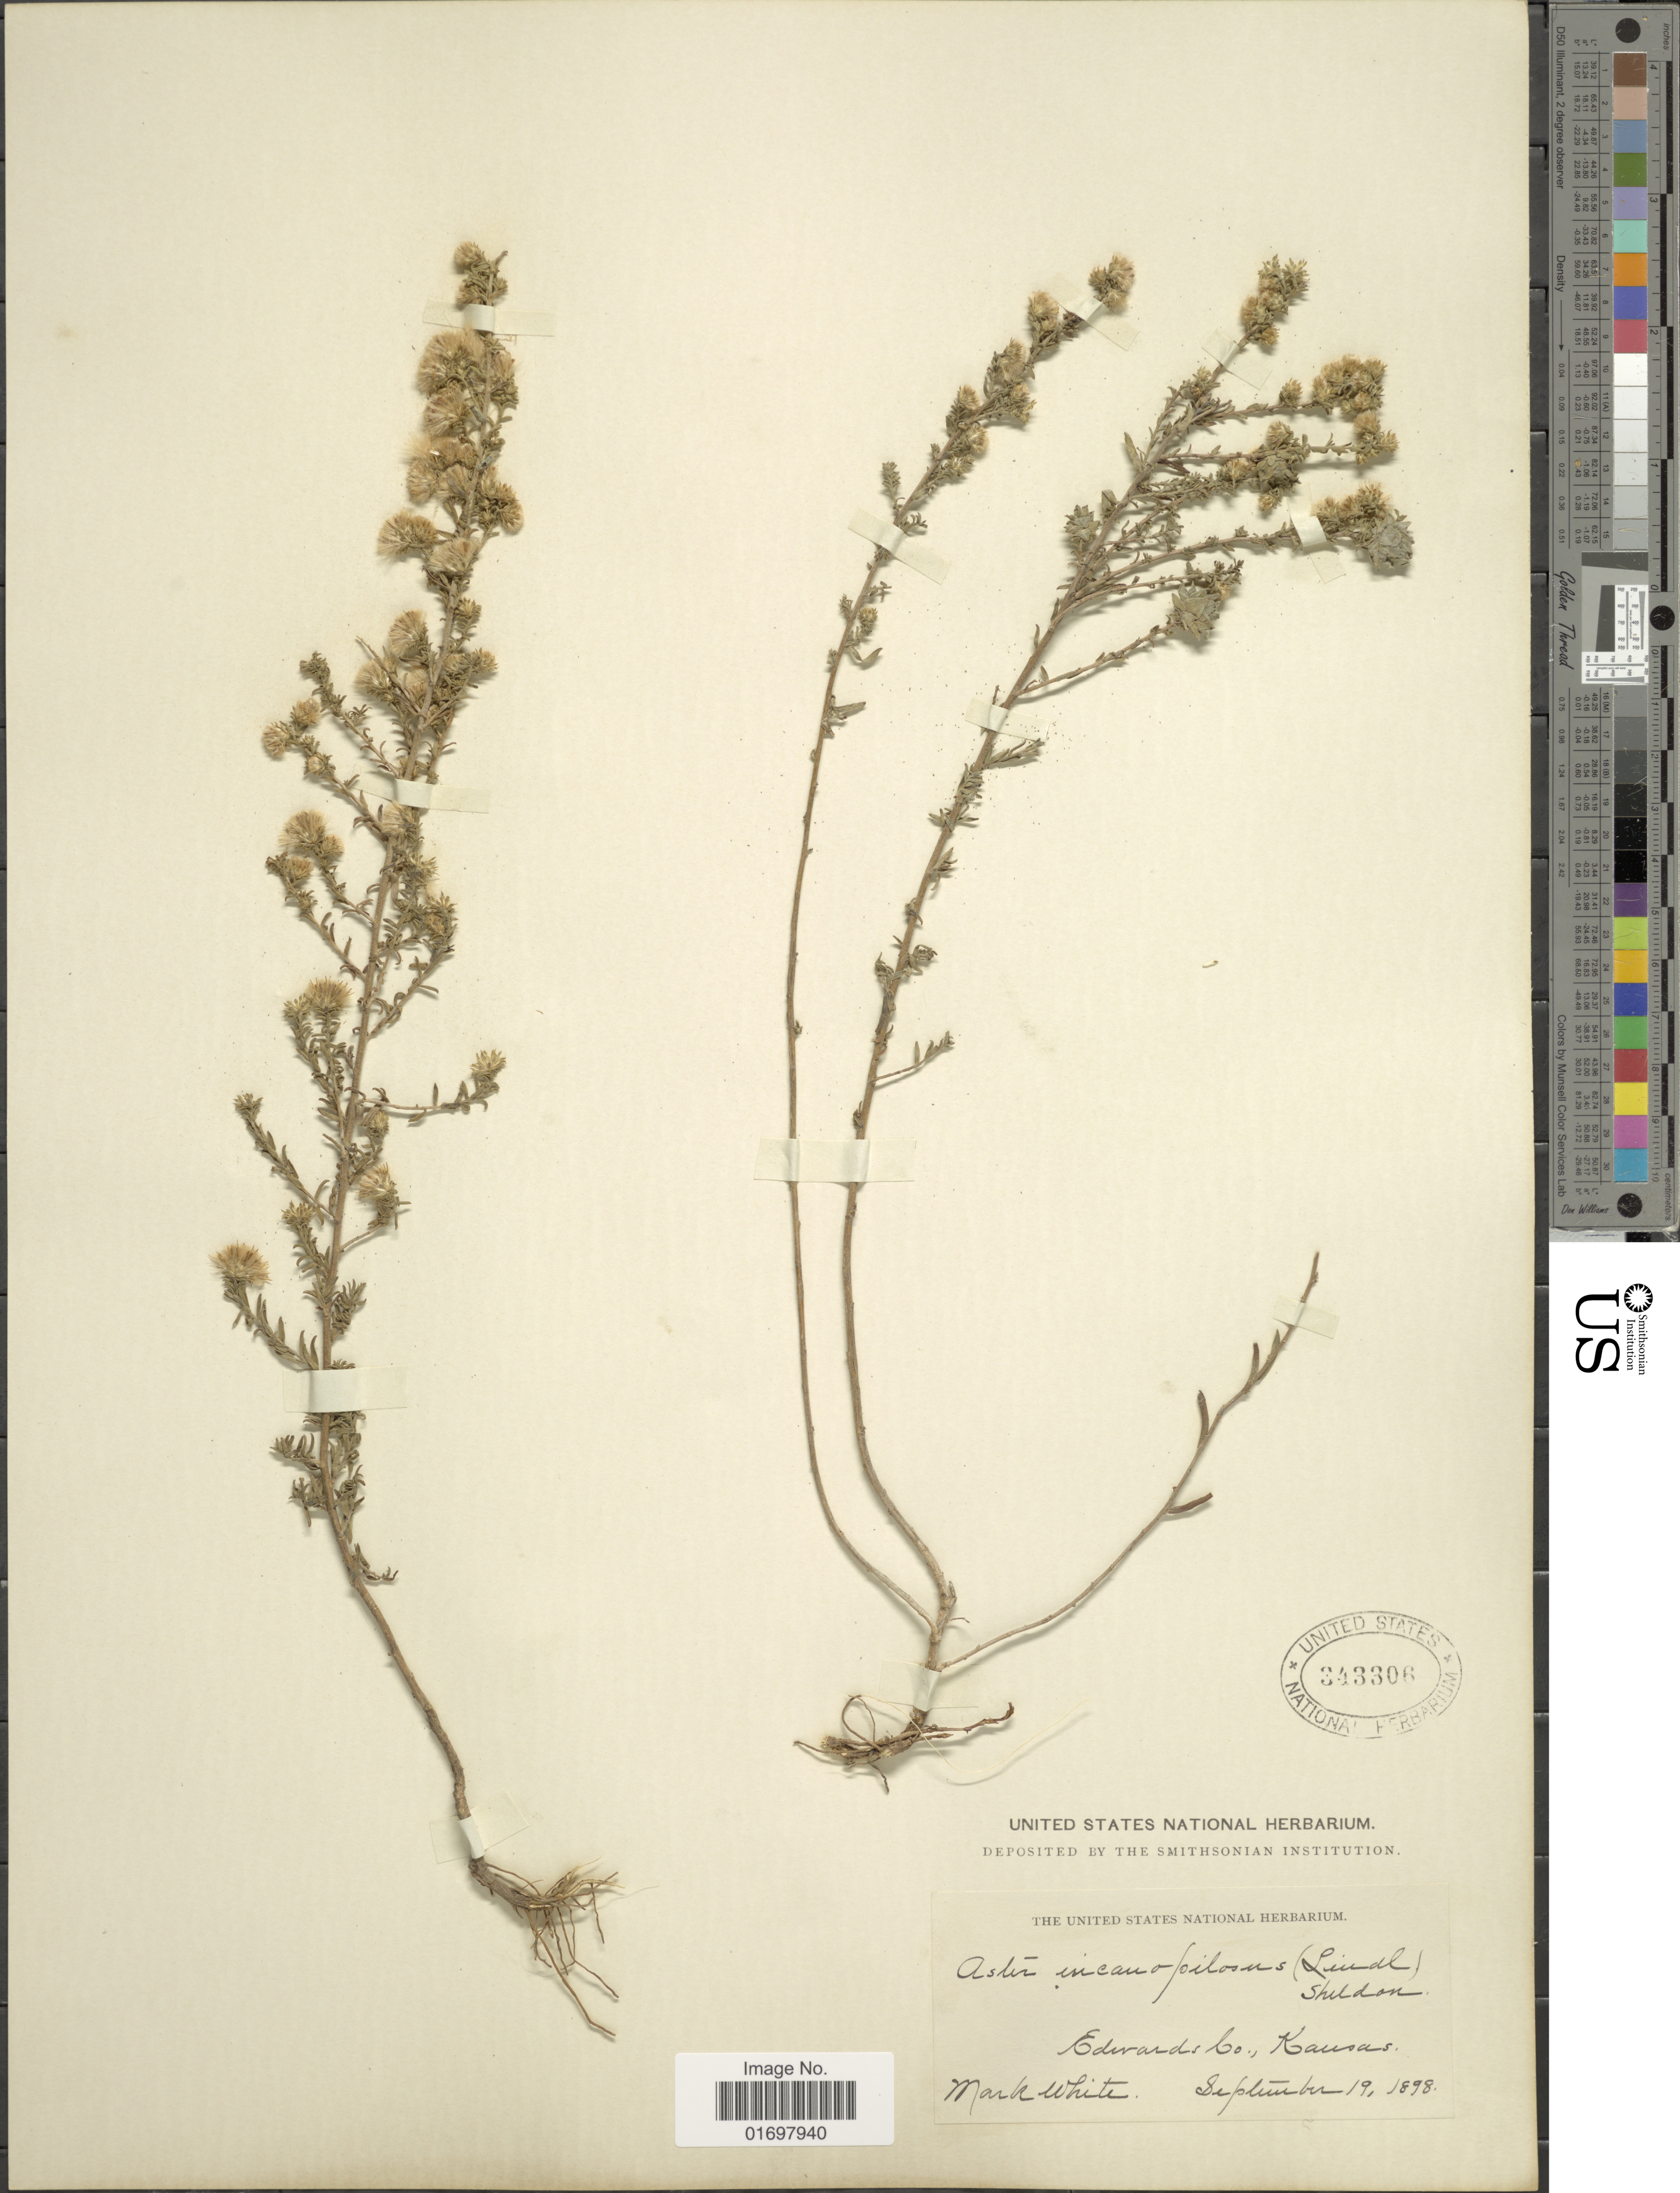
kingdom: Plantae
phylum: Tracheophyta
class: Magnoliopsida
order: Asterales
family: Asteraceae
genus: Symphyotrichum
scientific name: Symphyotrichum falcatum var. commutatum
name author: (Torr. & A. Gray) G.L. Nesom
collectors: M. White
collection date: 1898-09-19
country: United States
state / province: Kansas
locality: Edwards Co.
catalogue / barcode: US 343306